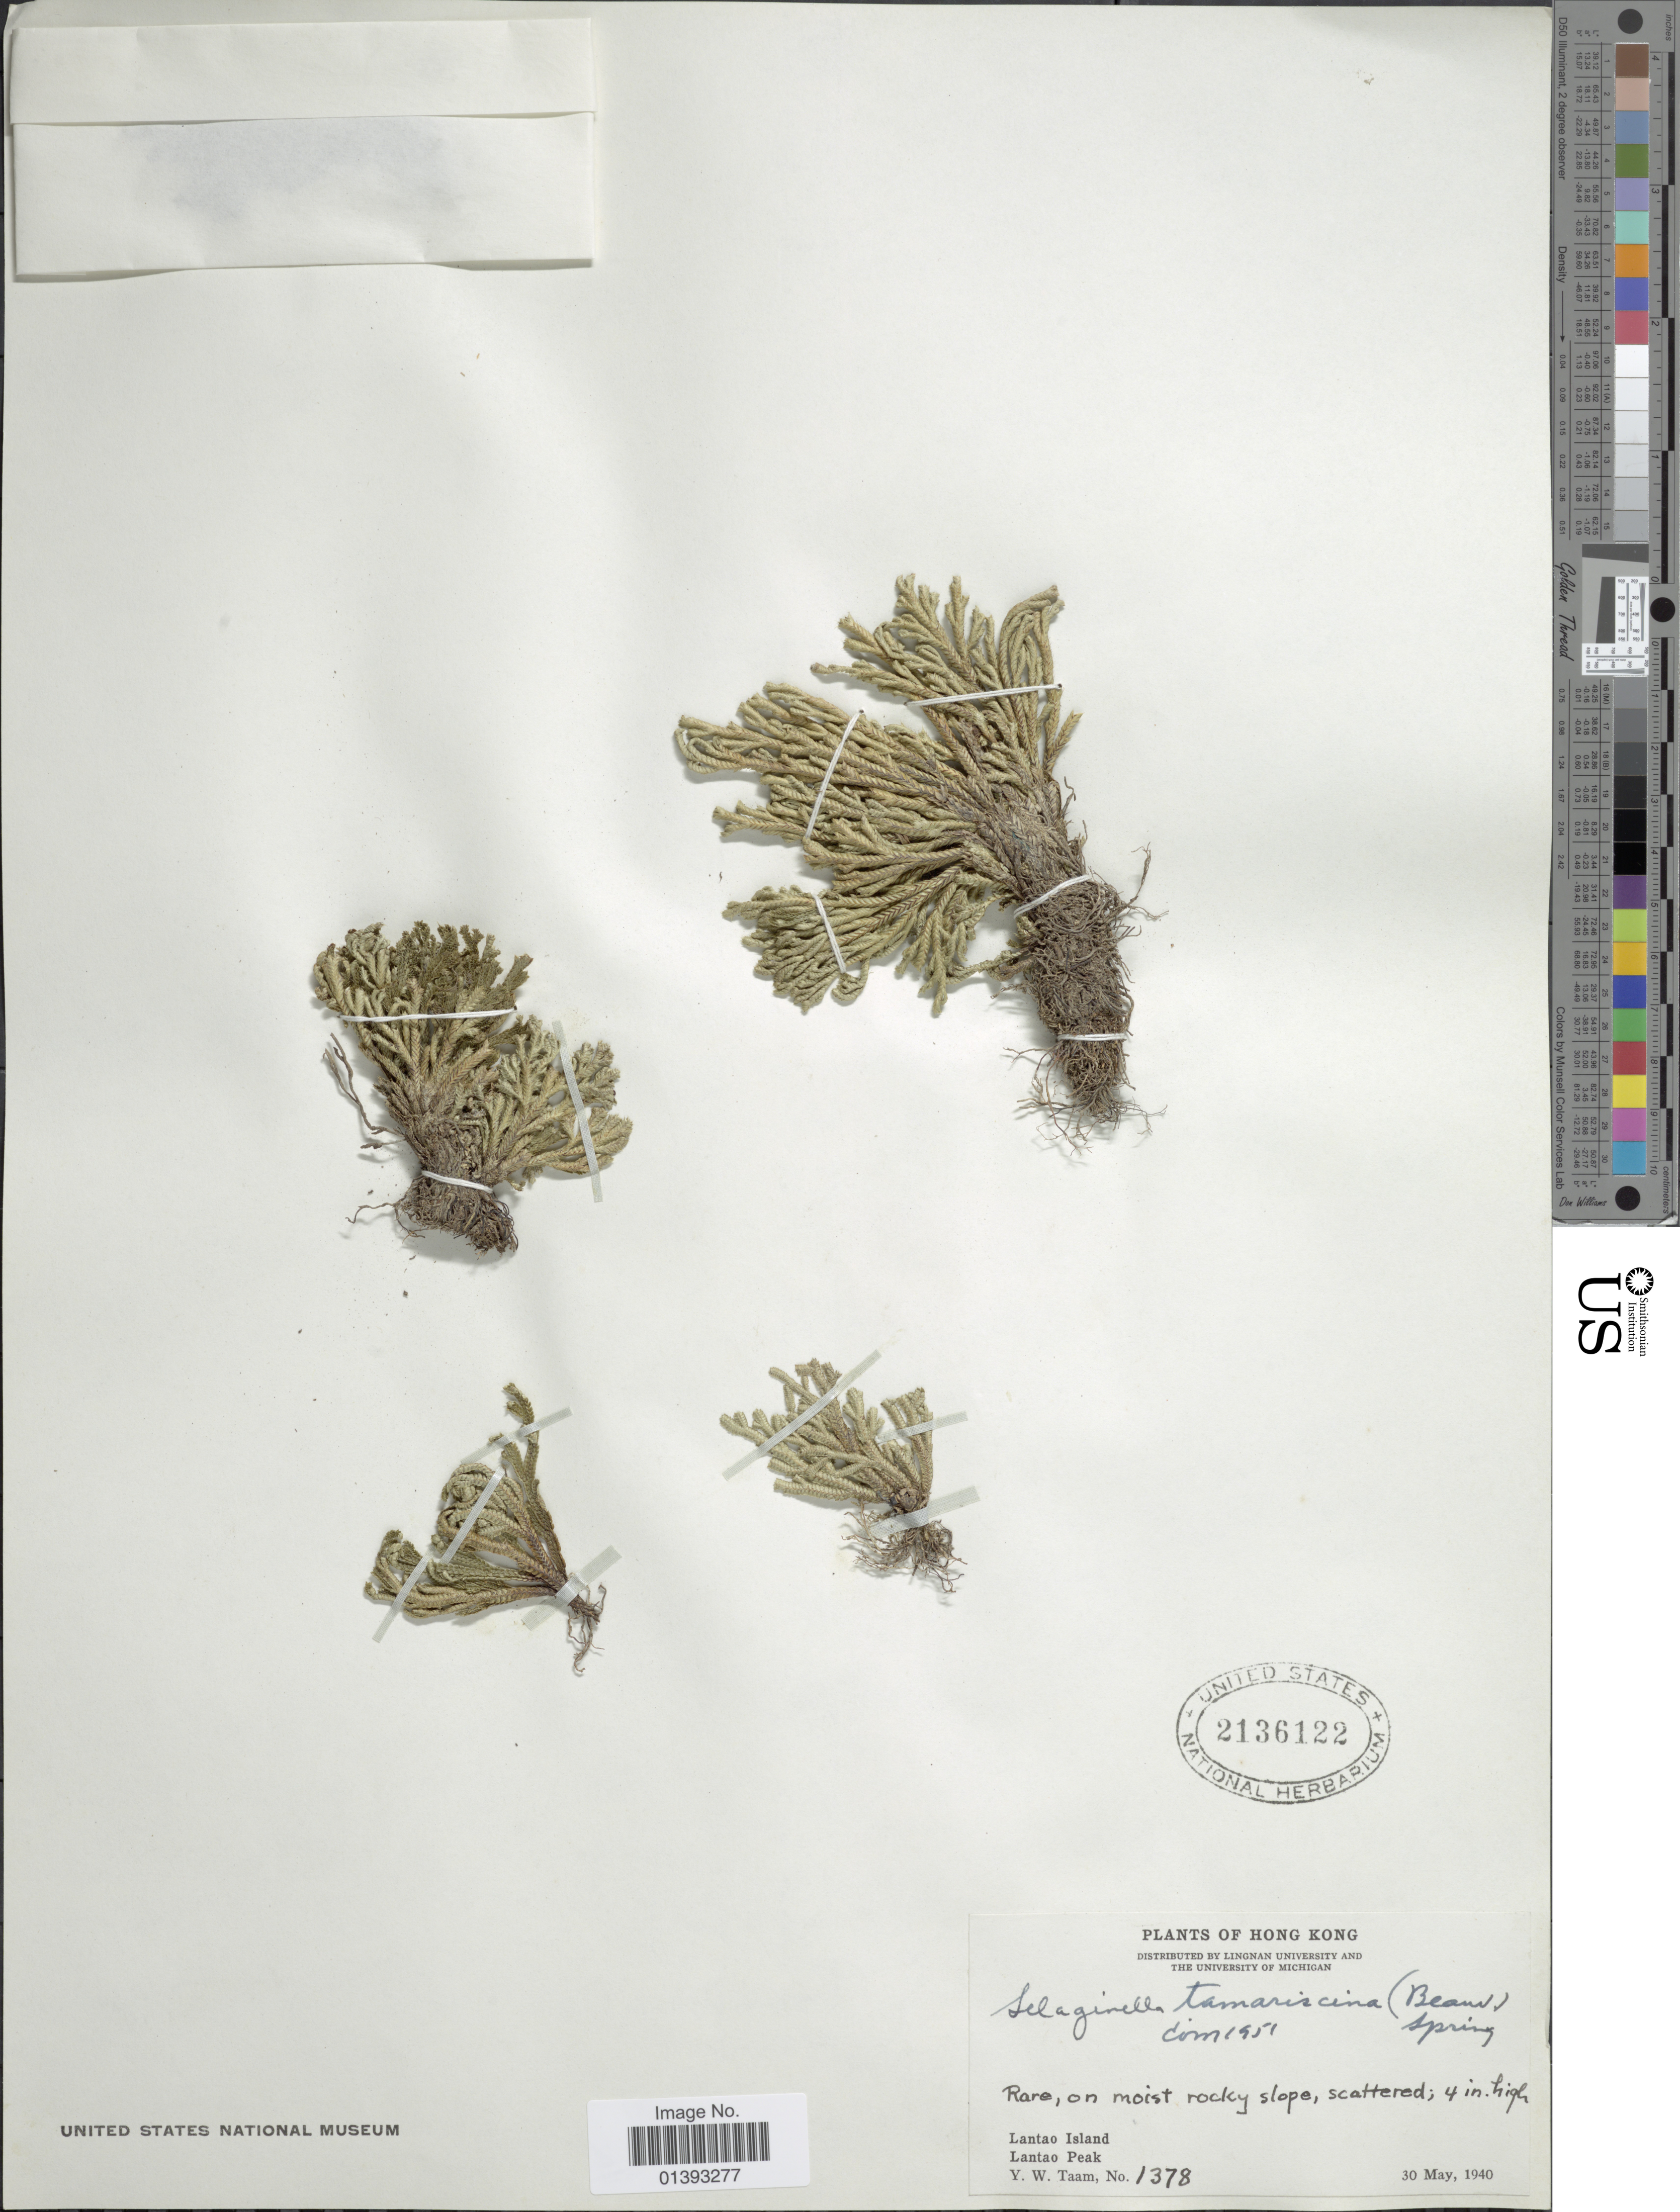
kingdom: Plantae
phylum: Tracheophyta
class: Lycopodiopsida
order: Selaginellales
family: Selaginellaceae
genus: Selaginella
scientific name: Selaginella tamariscina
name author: (P. Beauv.) Spring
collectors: Y. W. Taam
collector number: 1378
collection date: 1940-05-30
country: China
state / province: Hong Kong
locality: Lantao Island, Lantao Peak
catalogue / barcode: US 2136122